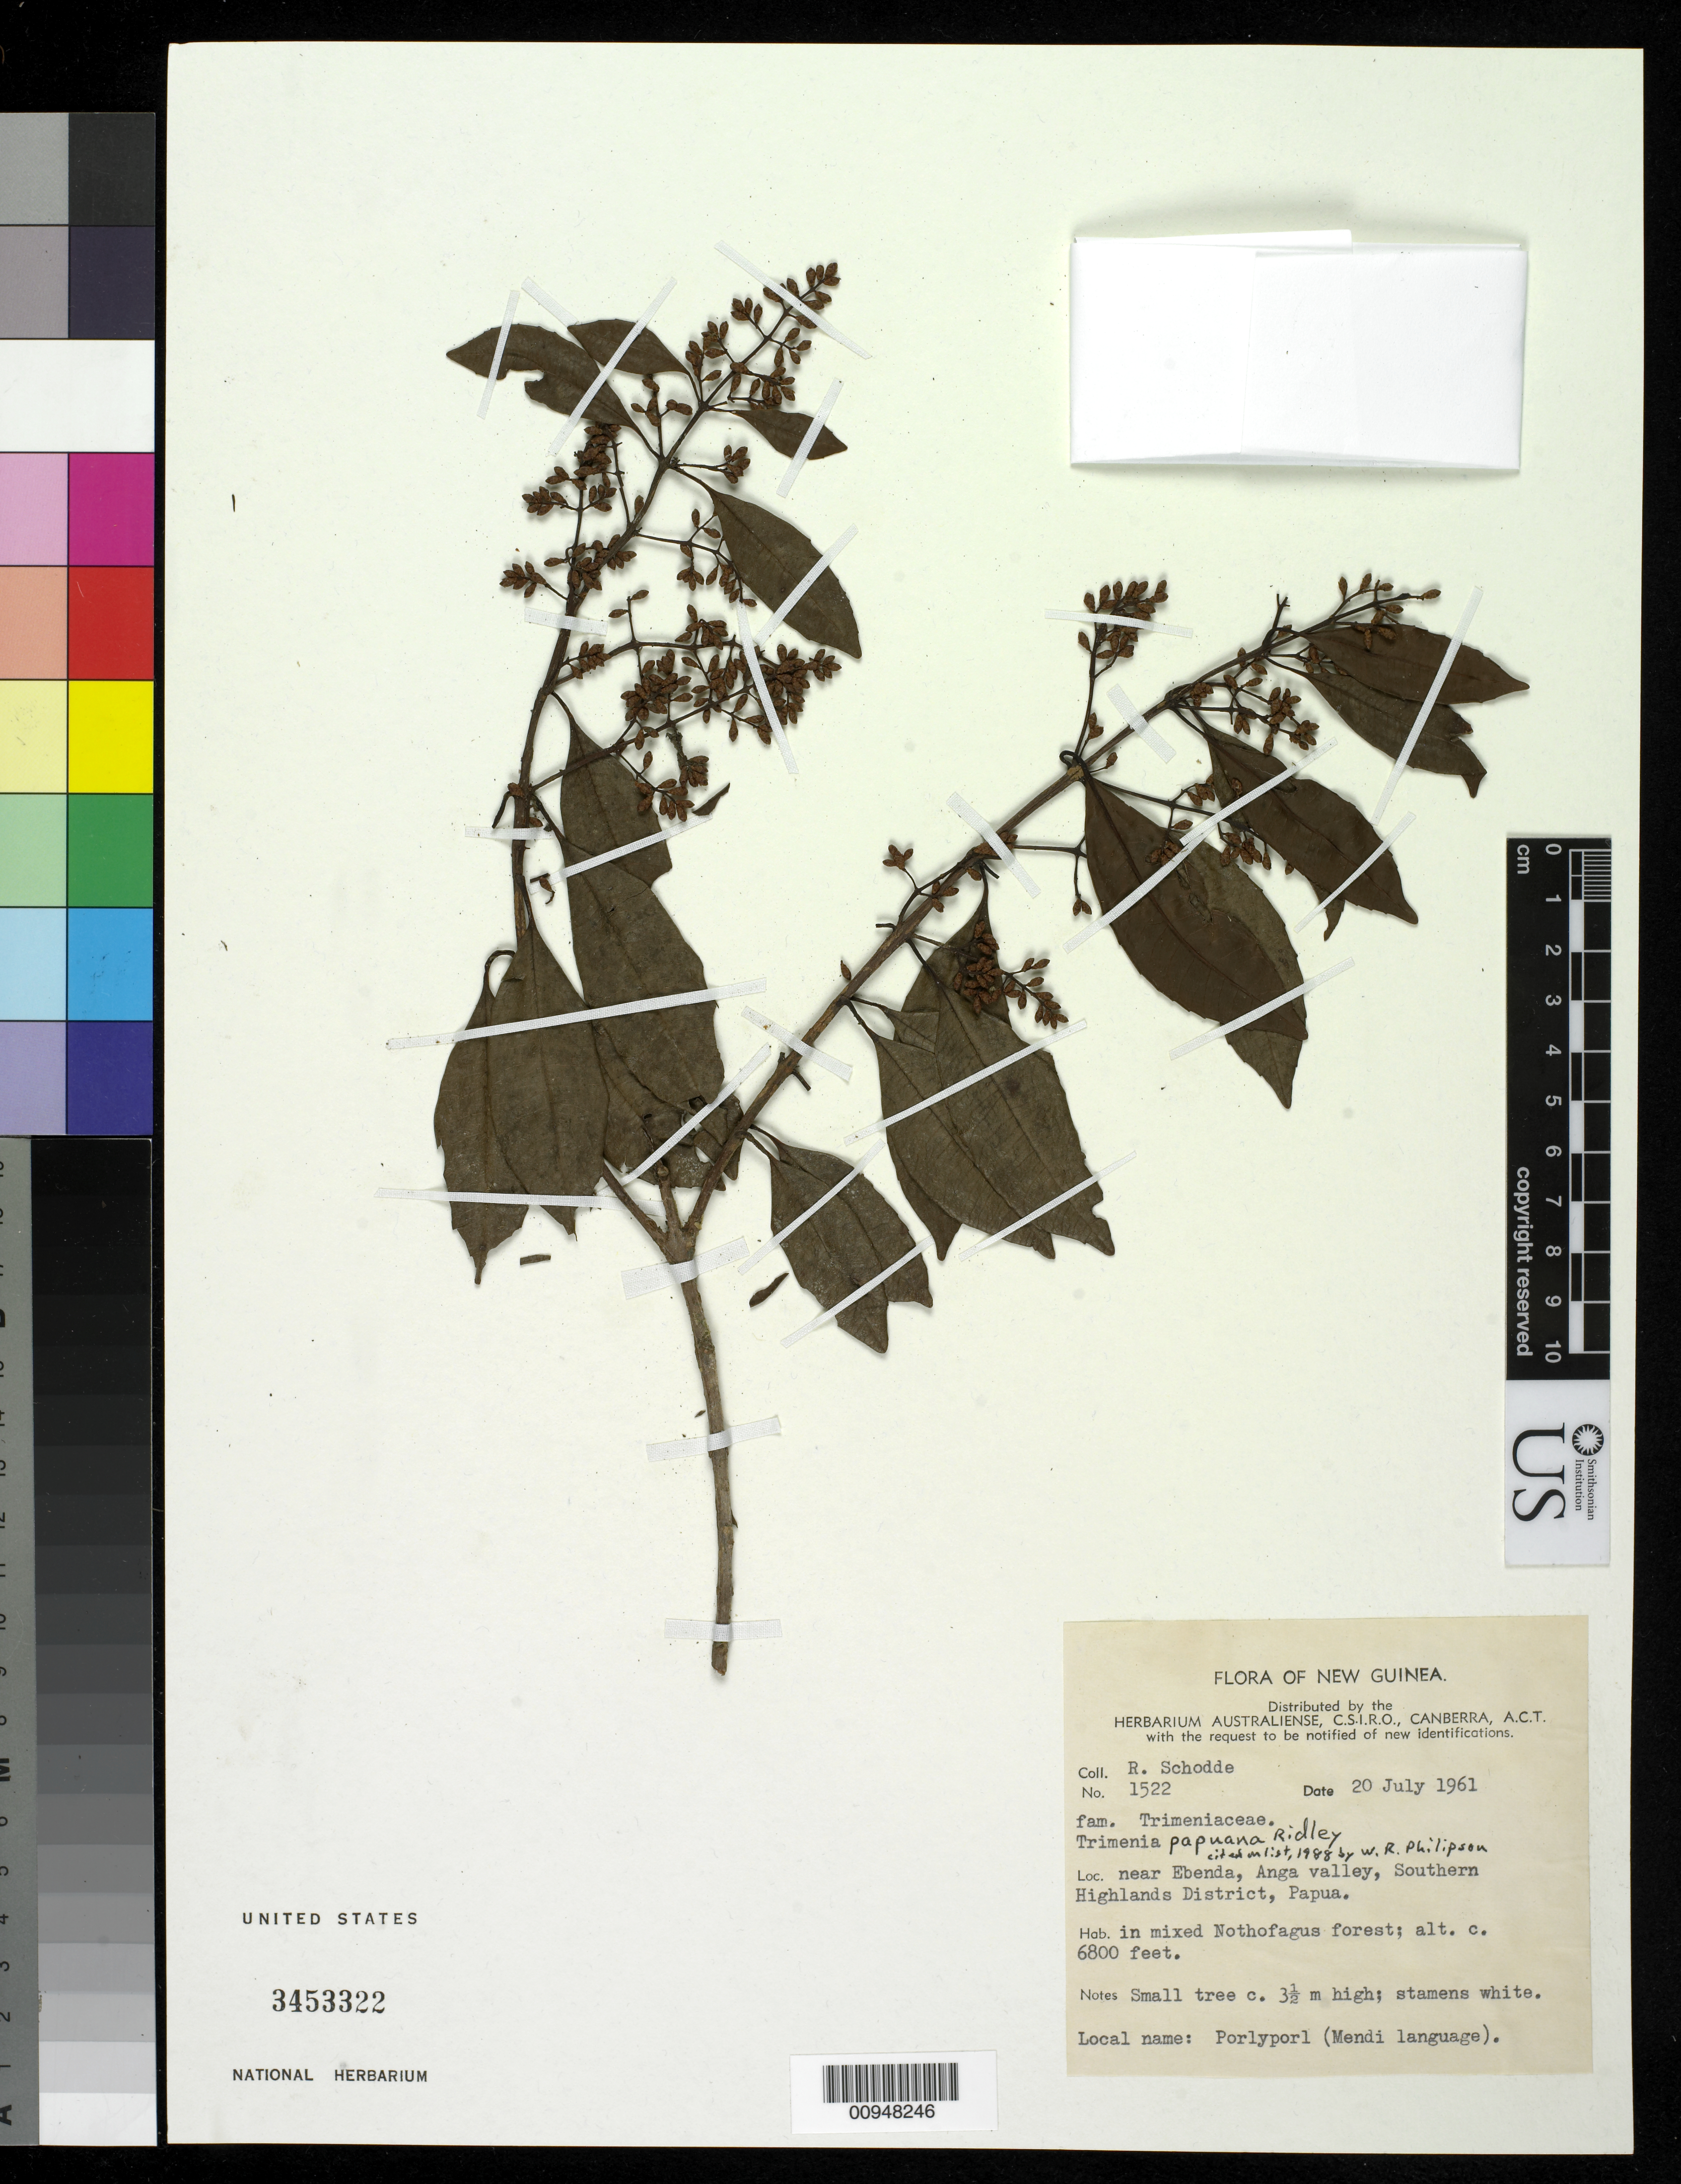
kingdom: Plantae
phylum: Tracheophyta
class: Magnoliopsida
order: Austrobaileyales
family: Trimeniaceae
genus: Trimenia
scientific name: Trimenia papuana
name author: Ridl.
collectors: R. Schodde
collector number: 1522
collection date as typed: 20 Jul 1961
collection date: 1961-07-20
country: Papua New Guinea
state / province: Southern Highlands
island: New Guinea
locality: Near Ebenda, Anga valley.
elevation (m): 2073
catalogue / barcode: US 3453322